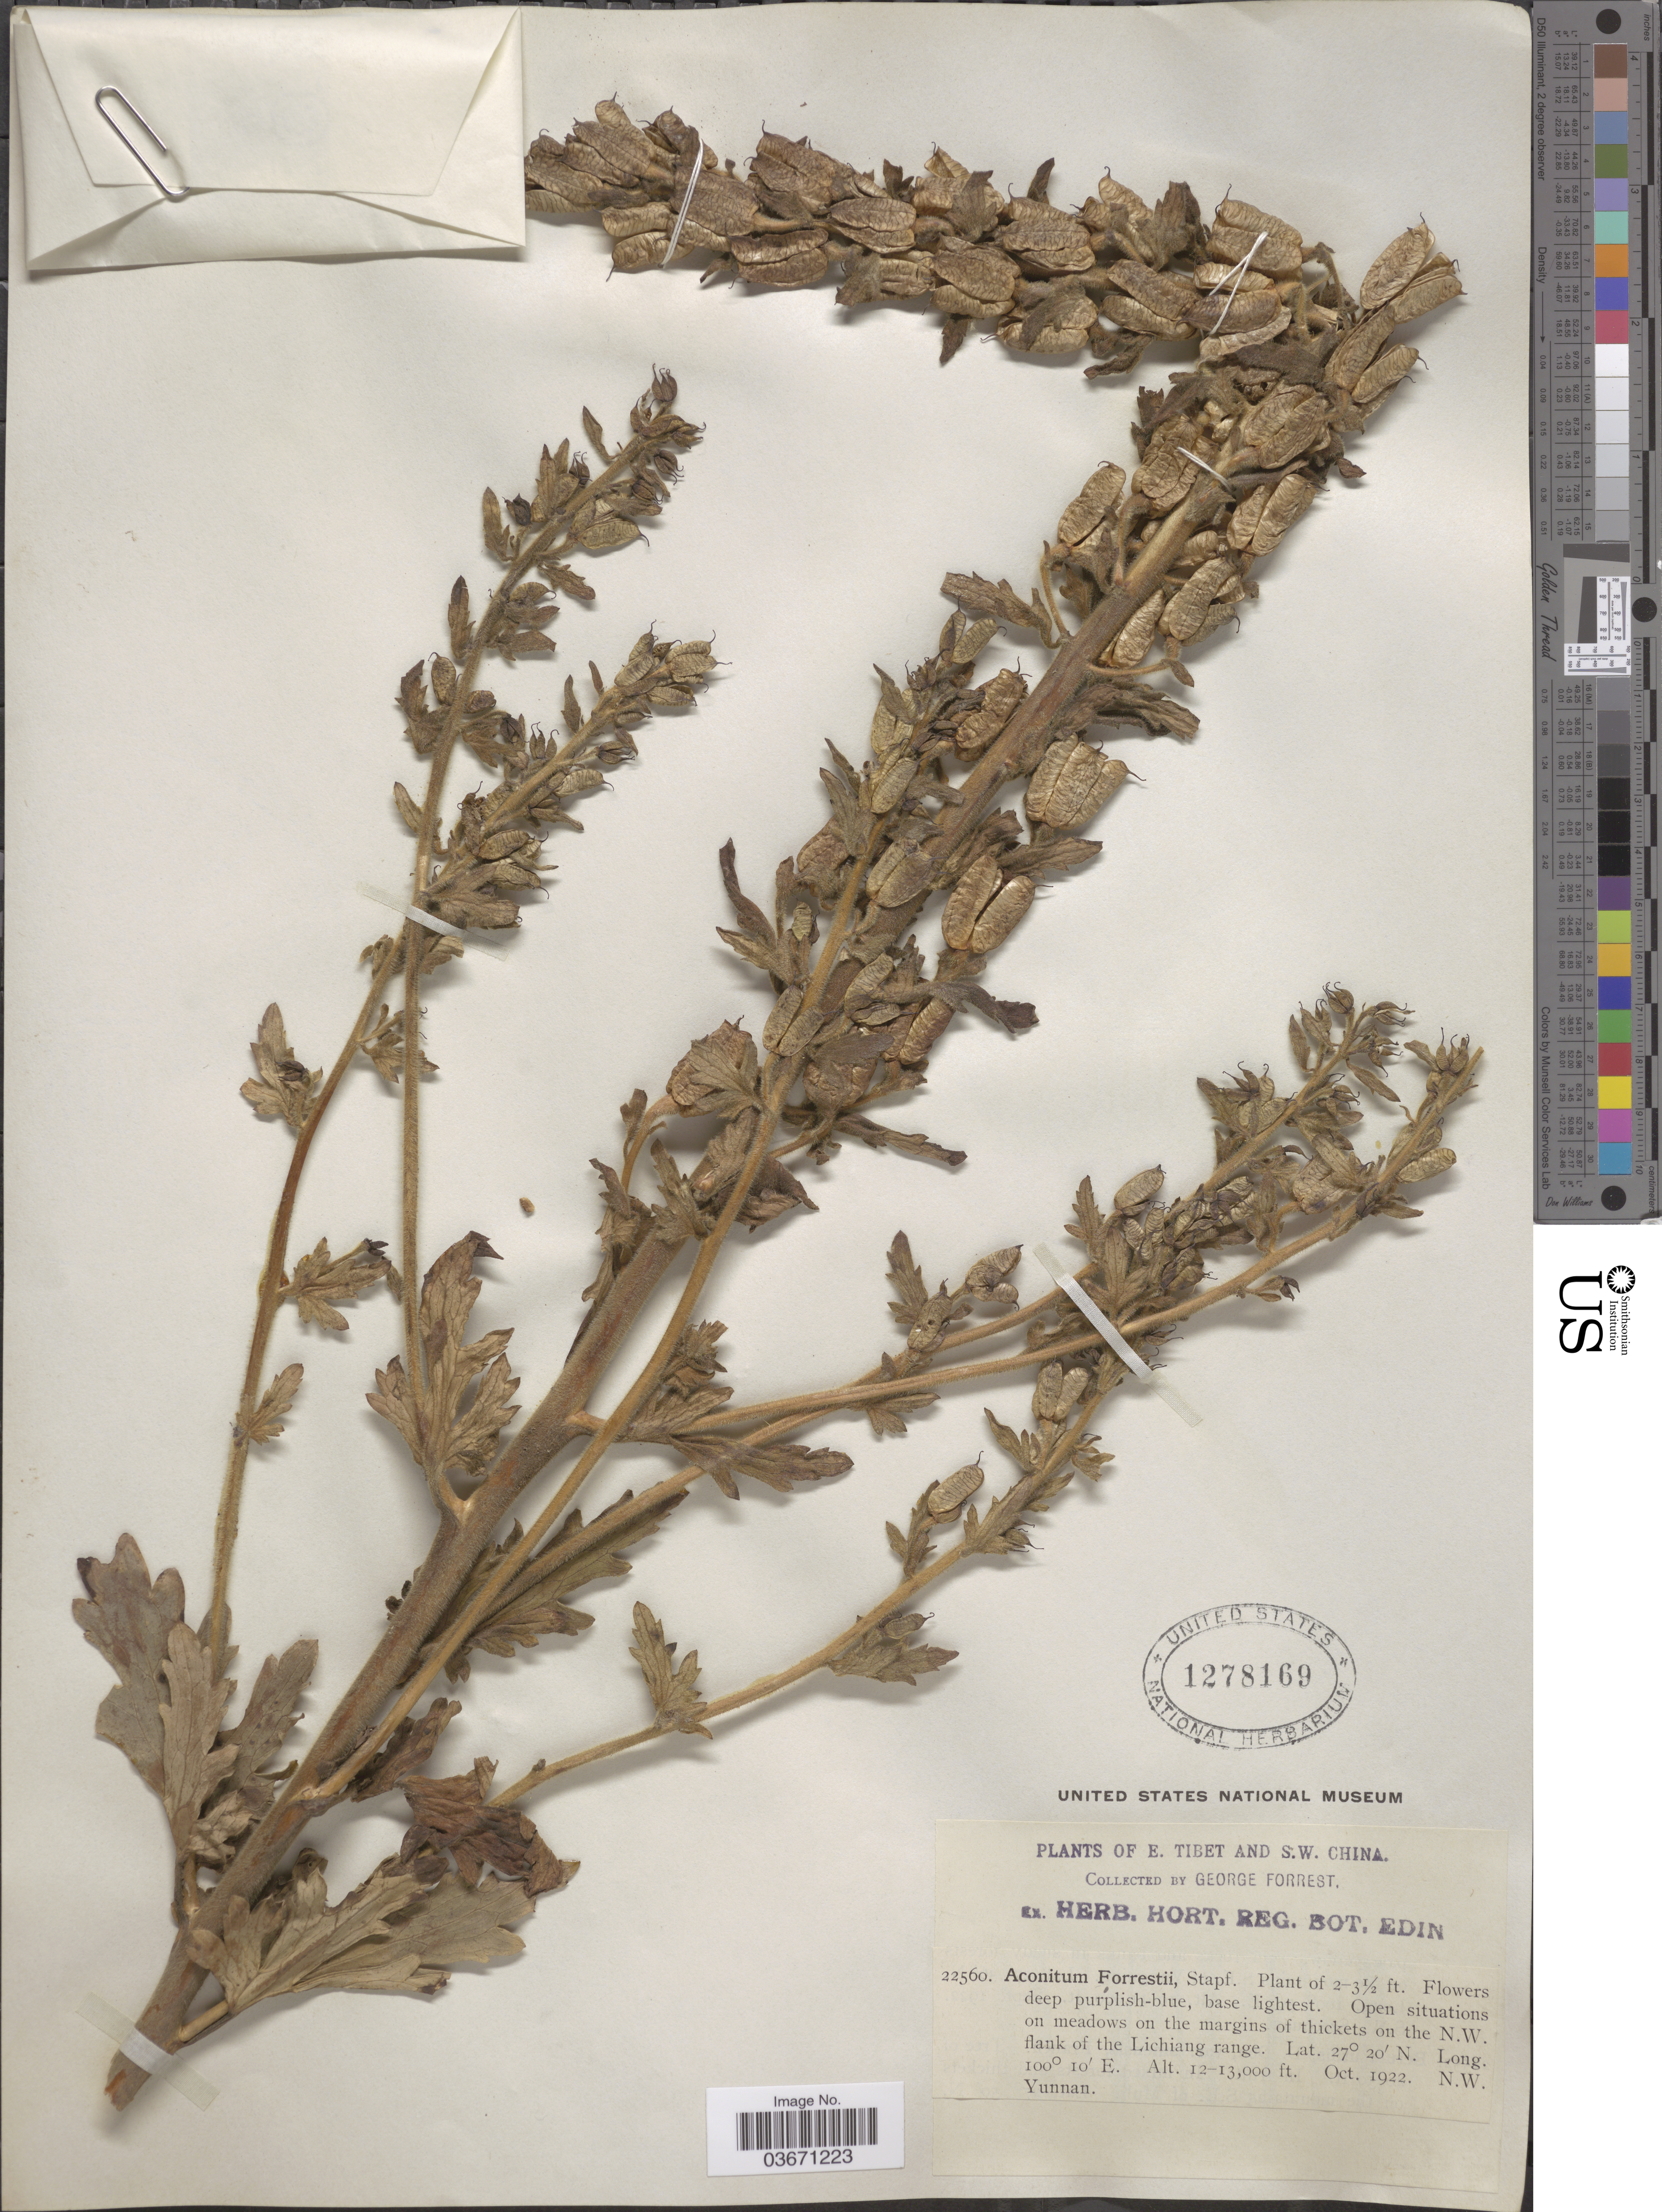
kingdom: Plantae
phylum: Tracheophyta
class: Magnoliopsida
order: Ranunculales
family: Ranunculaceae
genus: Aconitum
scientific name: Aconitum forrestii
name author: Stapf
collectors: G. Forrest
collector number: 22560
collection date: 1922-10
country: China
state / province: Yunnan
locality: S.W. China. Open situations on meadows on the margins of thickets on the N.W. flank of the Lichiang range. N.W. Yunnan.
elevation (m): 3658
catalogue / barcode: US 1278169